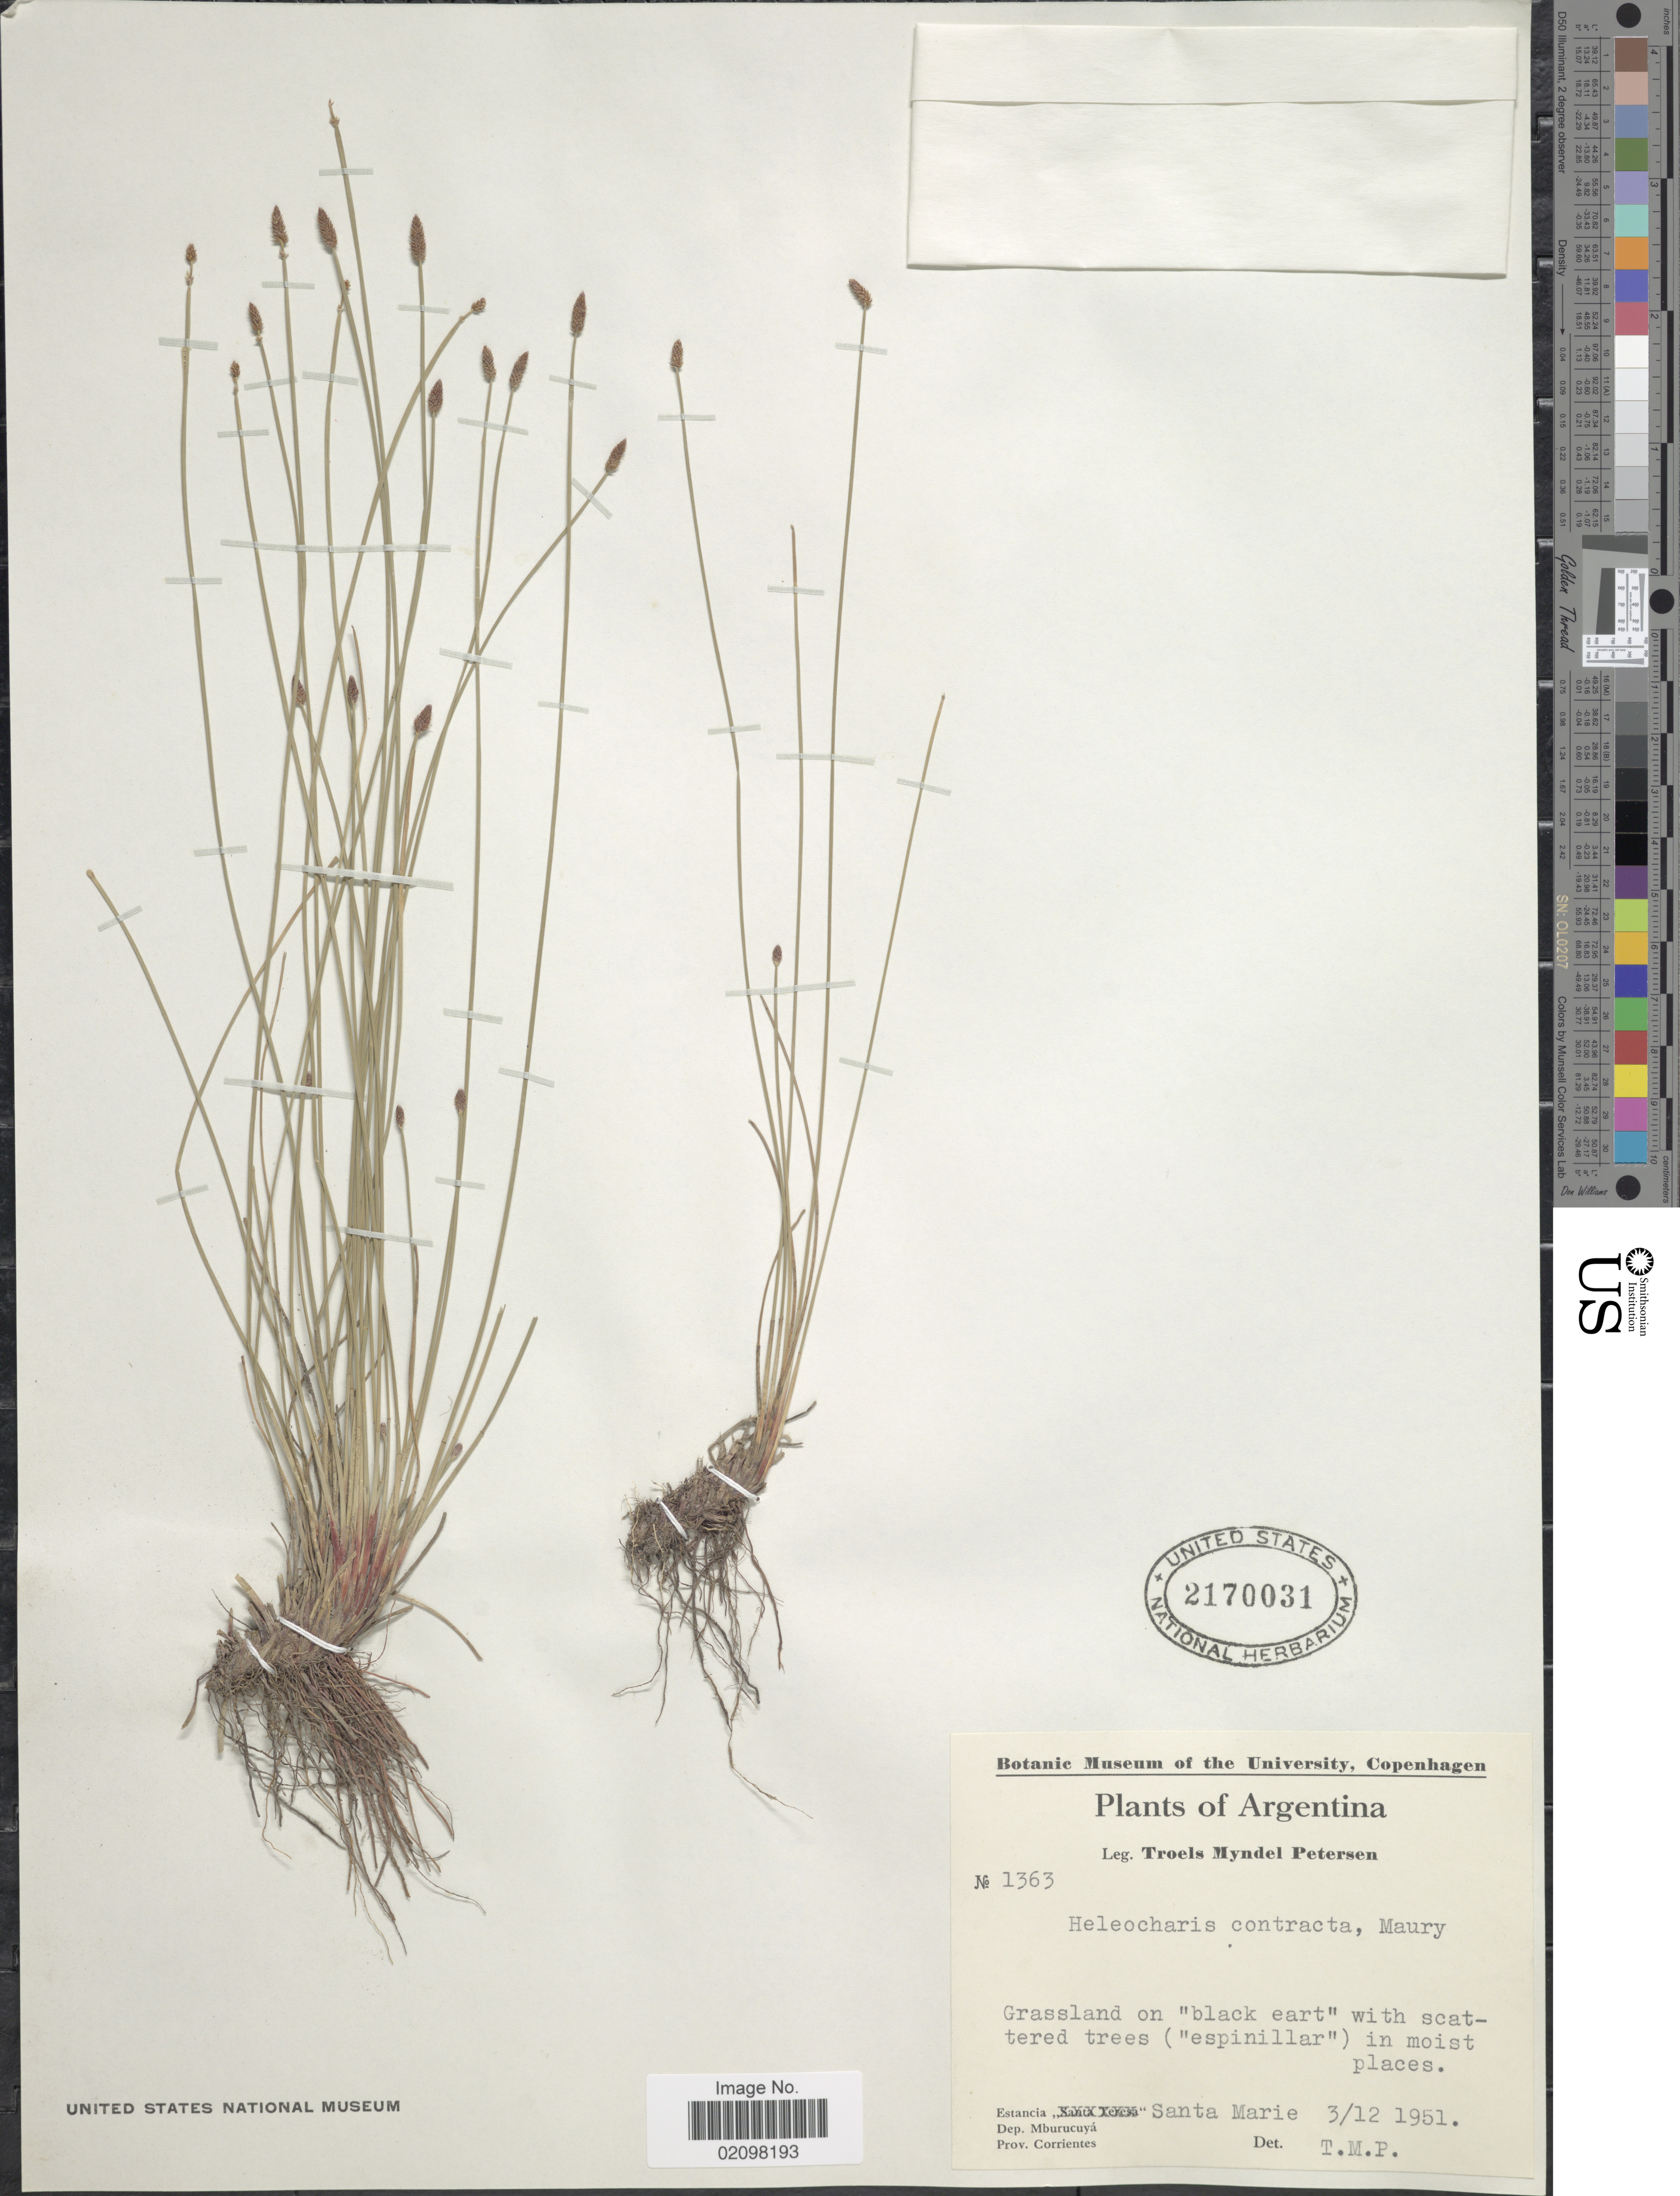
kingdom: Plantae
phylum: Tracheophyta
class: Liliopsida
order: Poales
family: Cyperaceae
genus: Eleocharis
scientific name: Eleocharis contracta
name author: Maury ex Micheli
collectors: T. M. Petersen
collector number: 1363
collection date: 1951-12-03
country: Argentina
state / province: Corrientes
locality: Estancia Santa Marie. Dep. Mburucuyá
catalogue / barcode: US 2170031